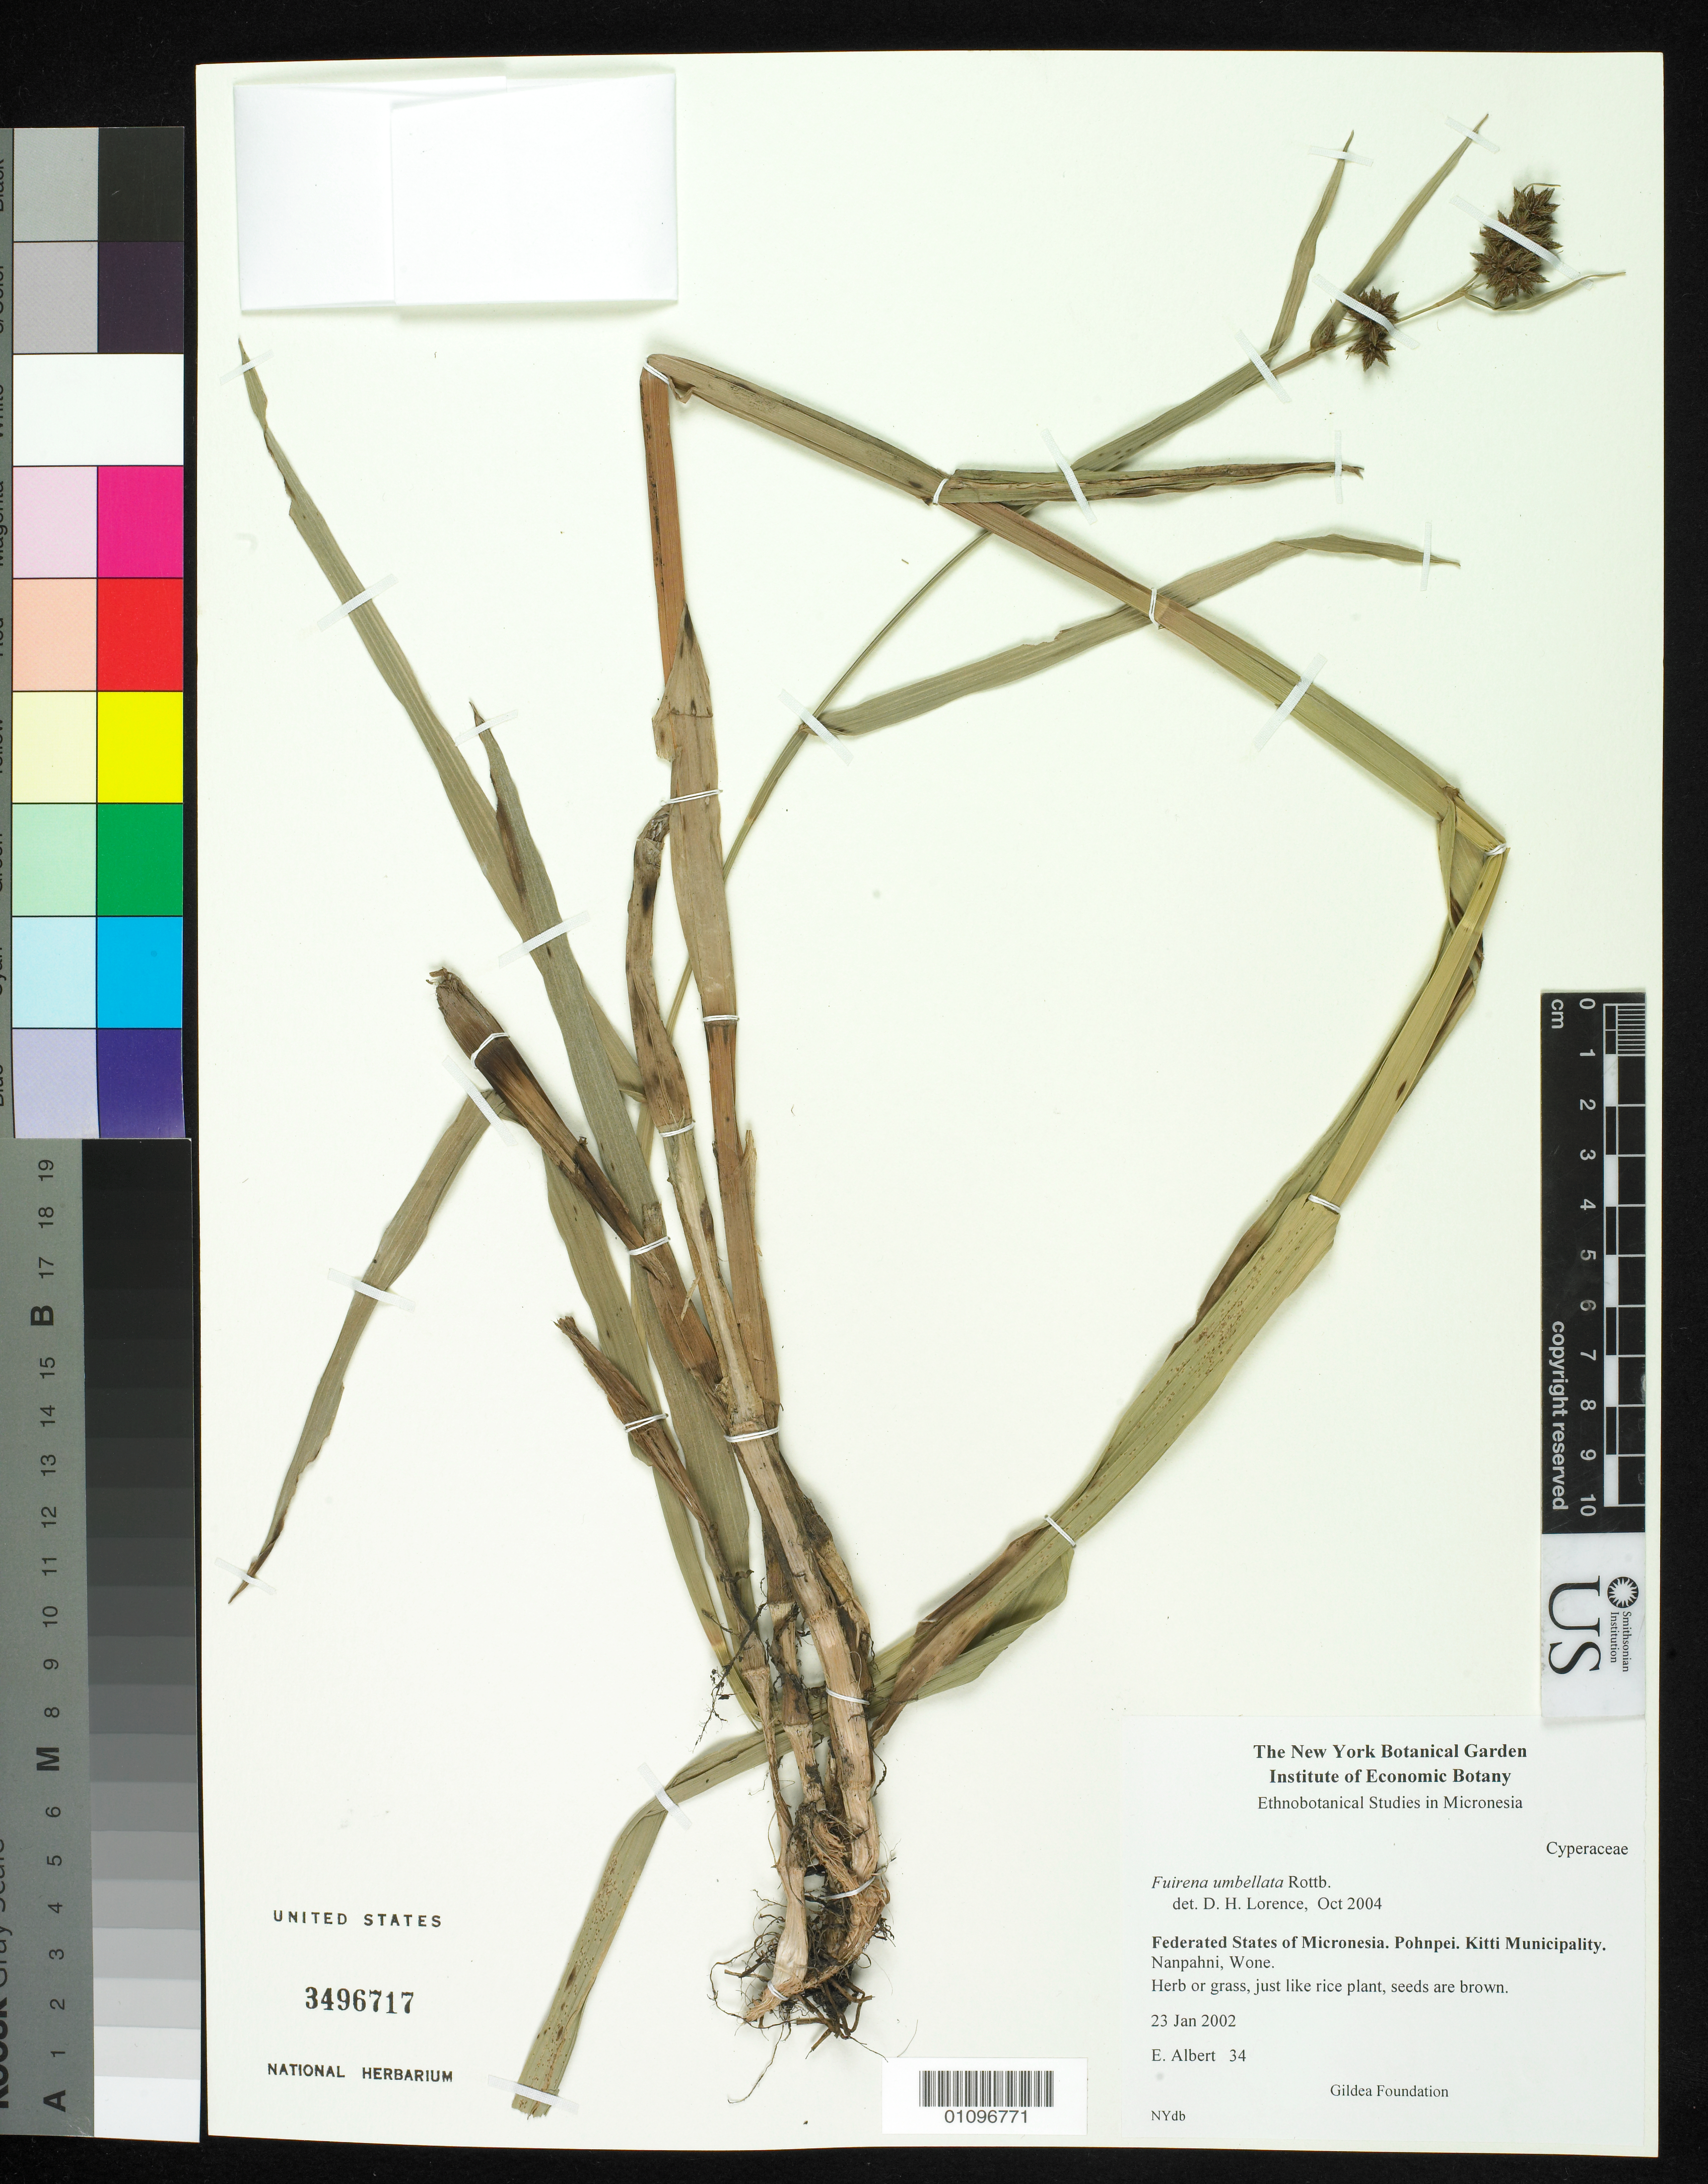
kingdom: Plantae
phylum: Tracheophyta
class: Liliopsida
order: Poales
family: Cyperaceae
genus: Fuirena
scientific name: Fuirena umbellata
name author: Rottb.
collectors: E. Albert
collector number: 34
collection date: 2002-01-23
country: Micronesia, Federated States of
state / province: Pohnpei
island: Pohnpei [Ponape]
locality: Kitti Municipality, Nanpahni, Wone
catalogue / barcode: US 3496717